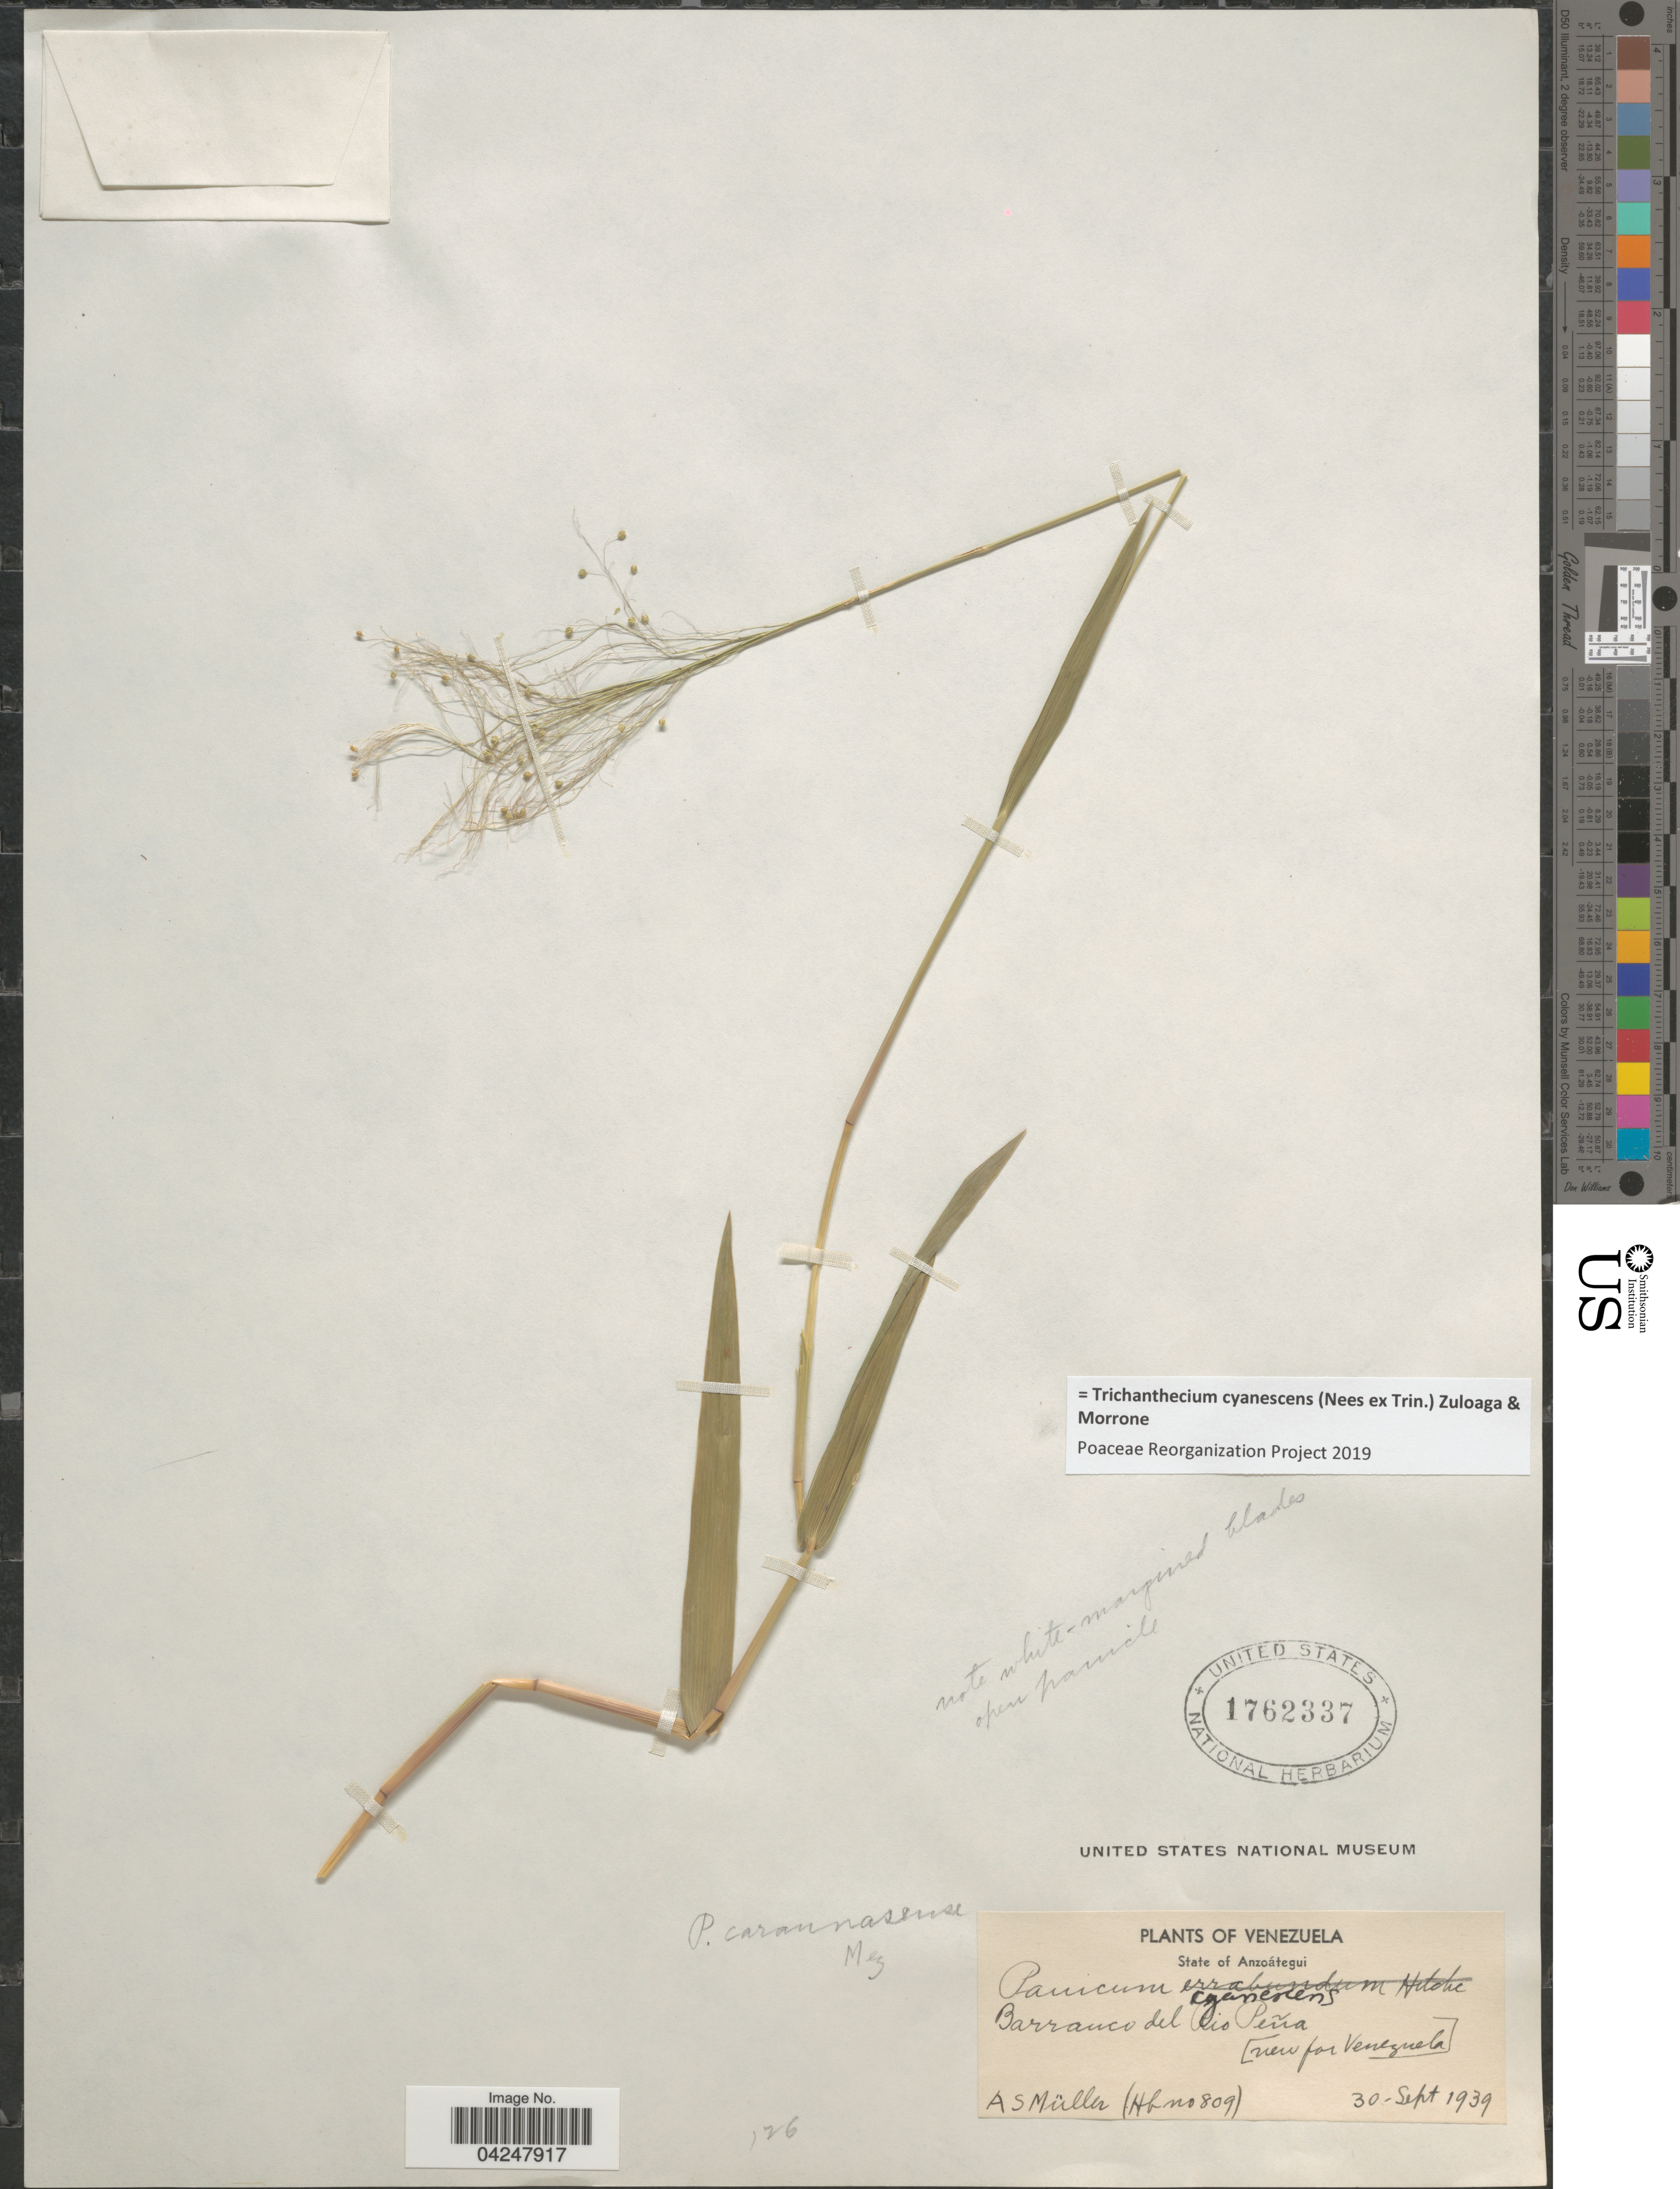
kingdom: Plantae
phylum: Tracheophyta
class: Liliopsida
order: Poales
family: Poaceae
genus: Trichanthecium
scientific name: Trichanthecium cyanescens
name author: (Nees ex Trin.) Zuloaga & Morrone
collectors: A. Muller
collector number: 809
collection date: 1939-09-30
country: Venezuela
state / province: Anzoategui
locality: Barranco del Rio Pena.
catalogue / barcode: US 1762337